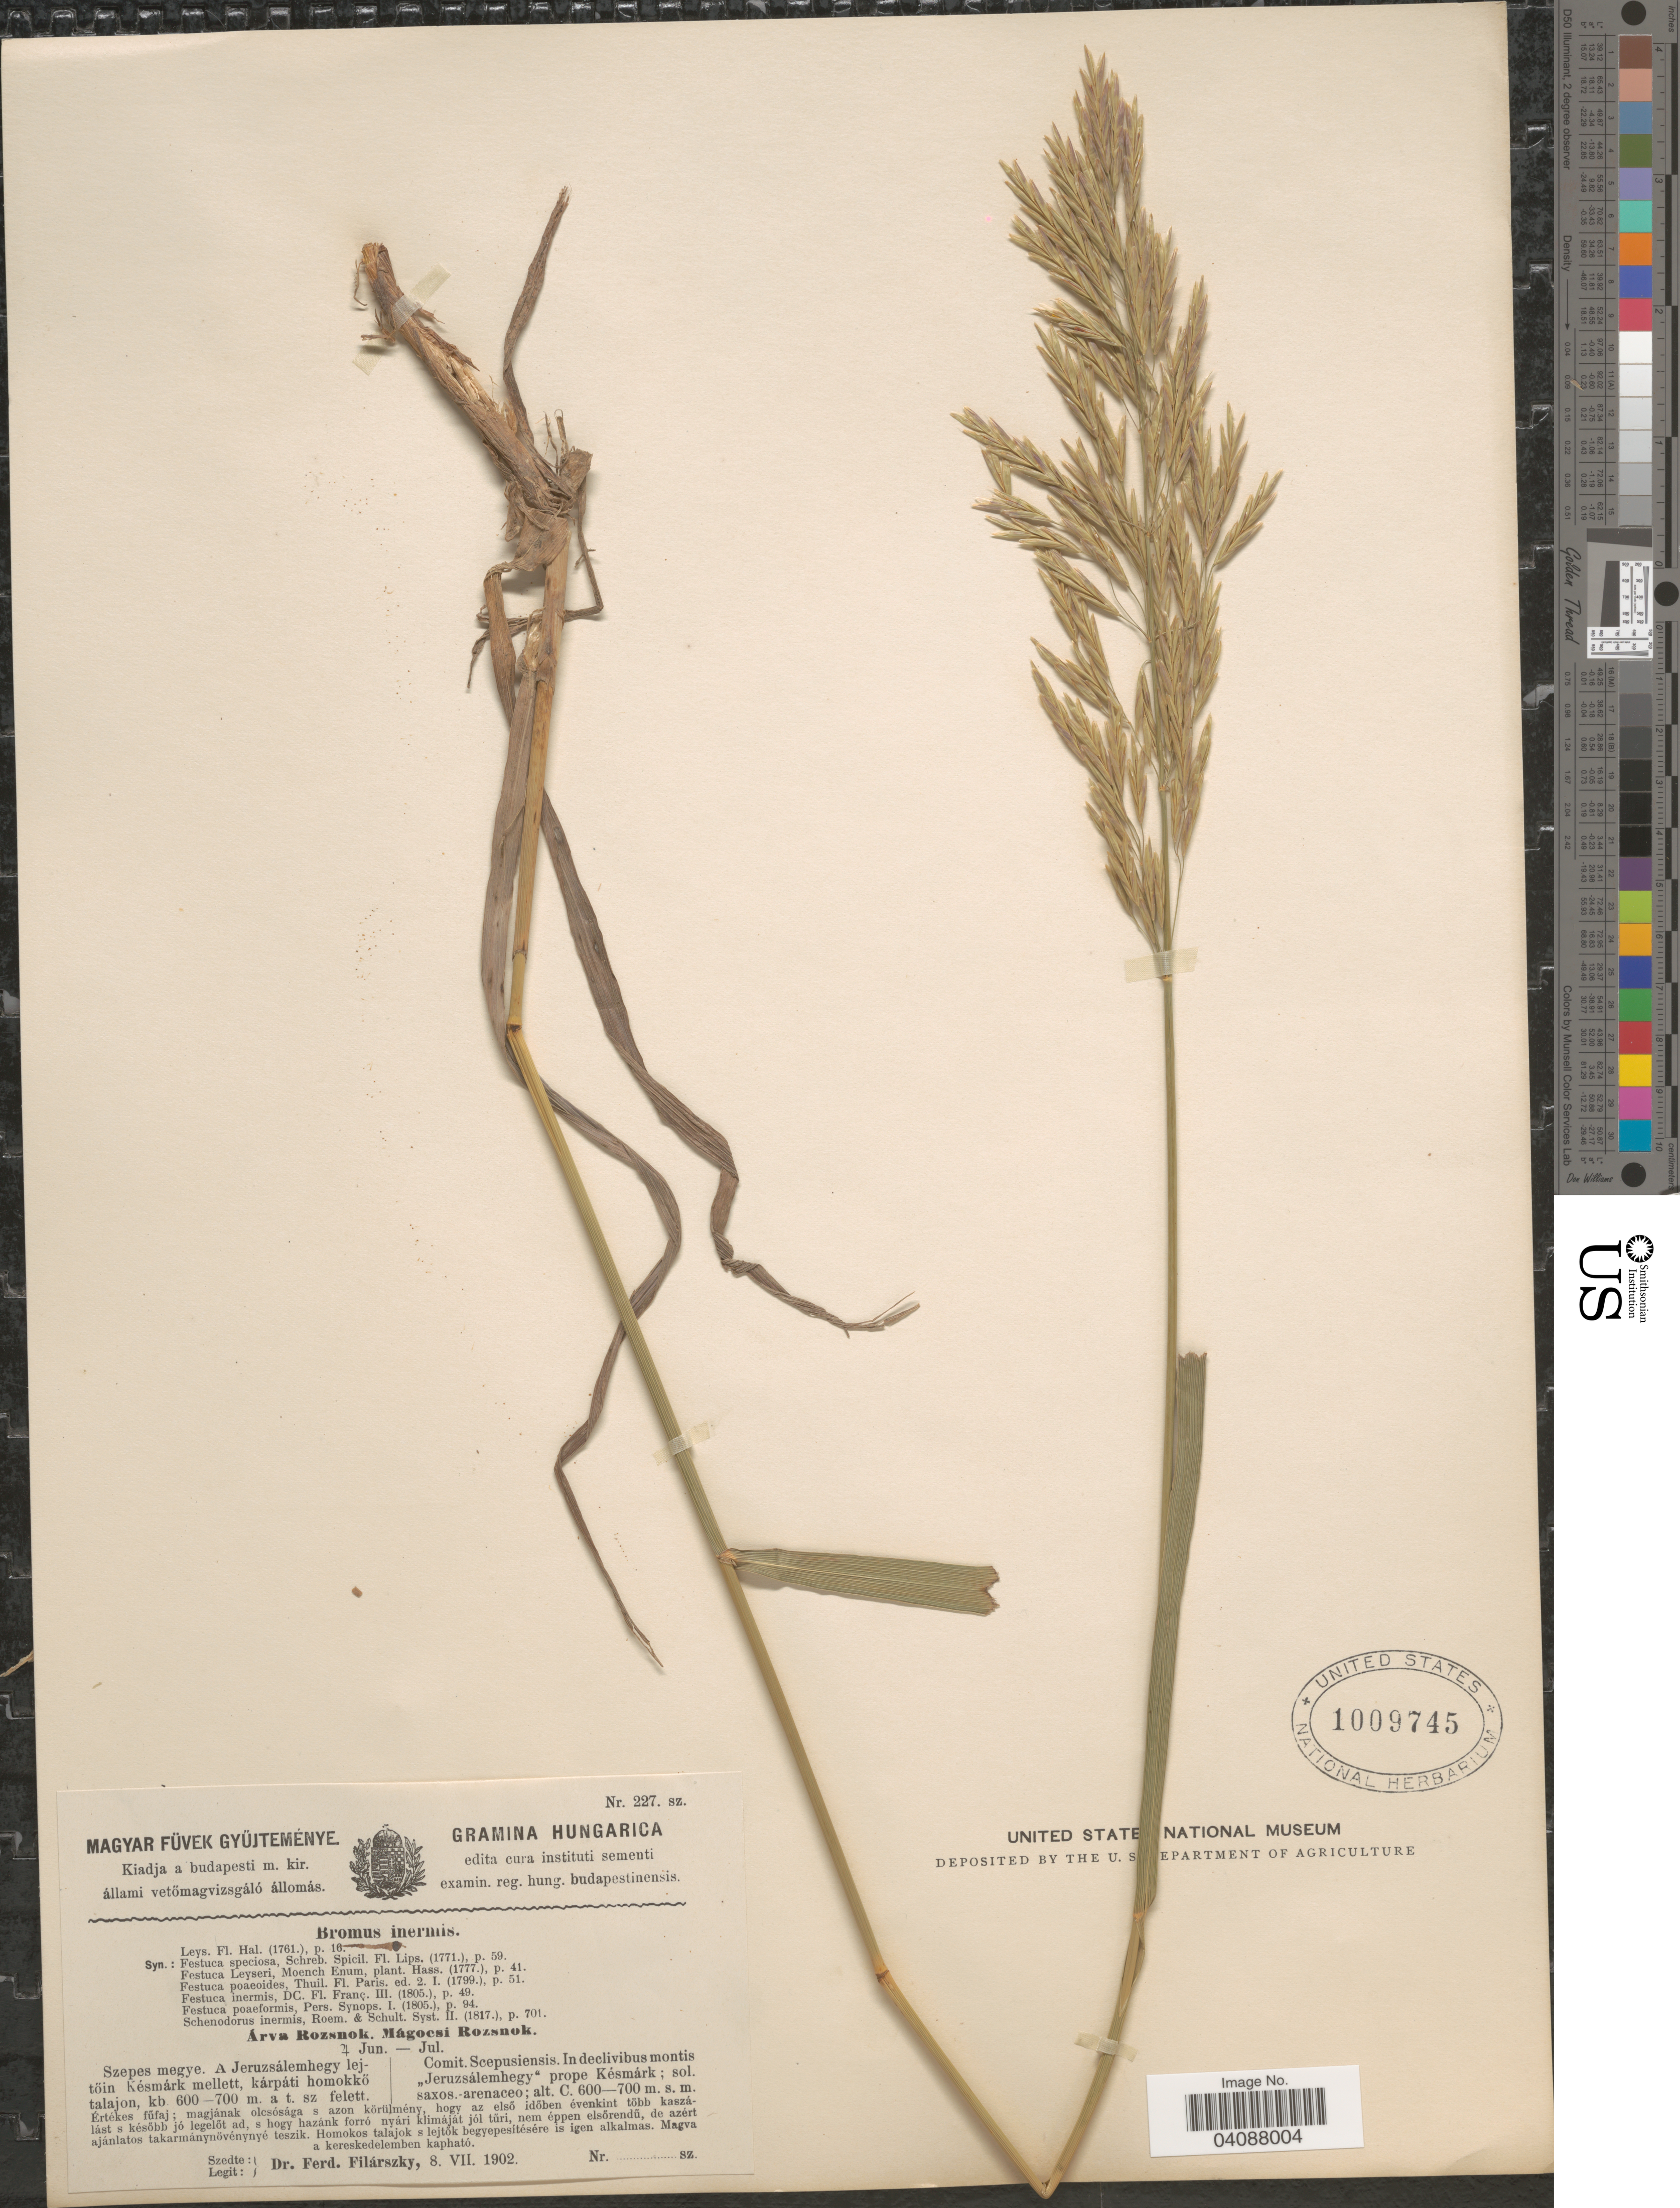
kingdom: Plantae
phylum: Tracheophyta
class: Liliopsida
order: Poales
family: Poaceae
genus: Bromus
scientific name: Bromus inermis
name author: Leyss.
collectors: F. Filarszky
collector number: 227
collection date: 1902-07-08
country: Hungary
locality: Comit. Scepusiensis. In declivibus montis "Jeruzsálemhegy" prope Késmárk; sol. saxos.-arenaceo.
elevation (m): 600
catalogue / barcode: US 1009745